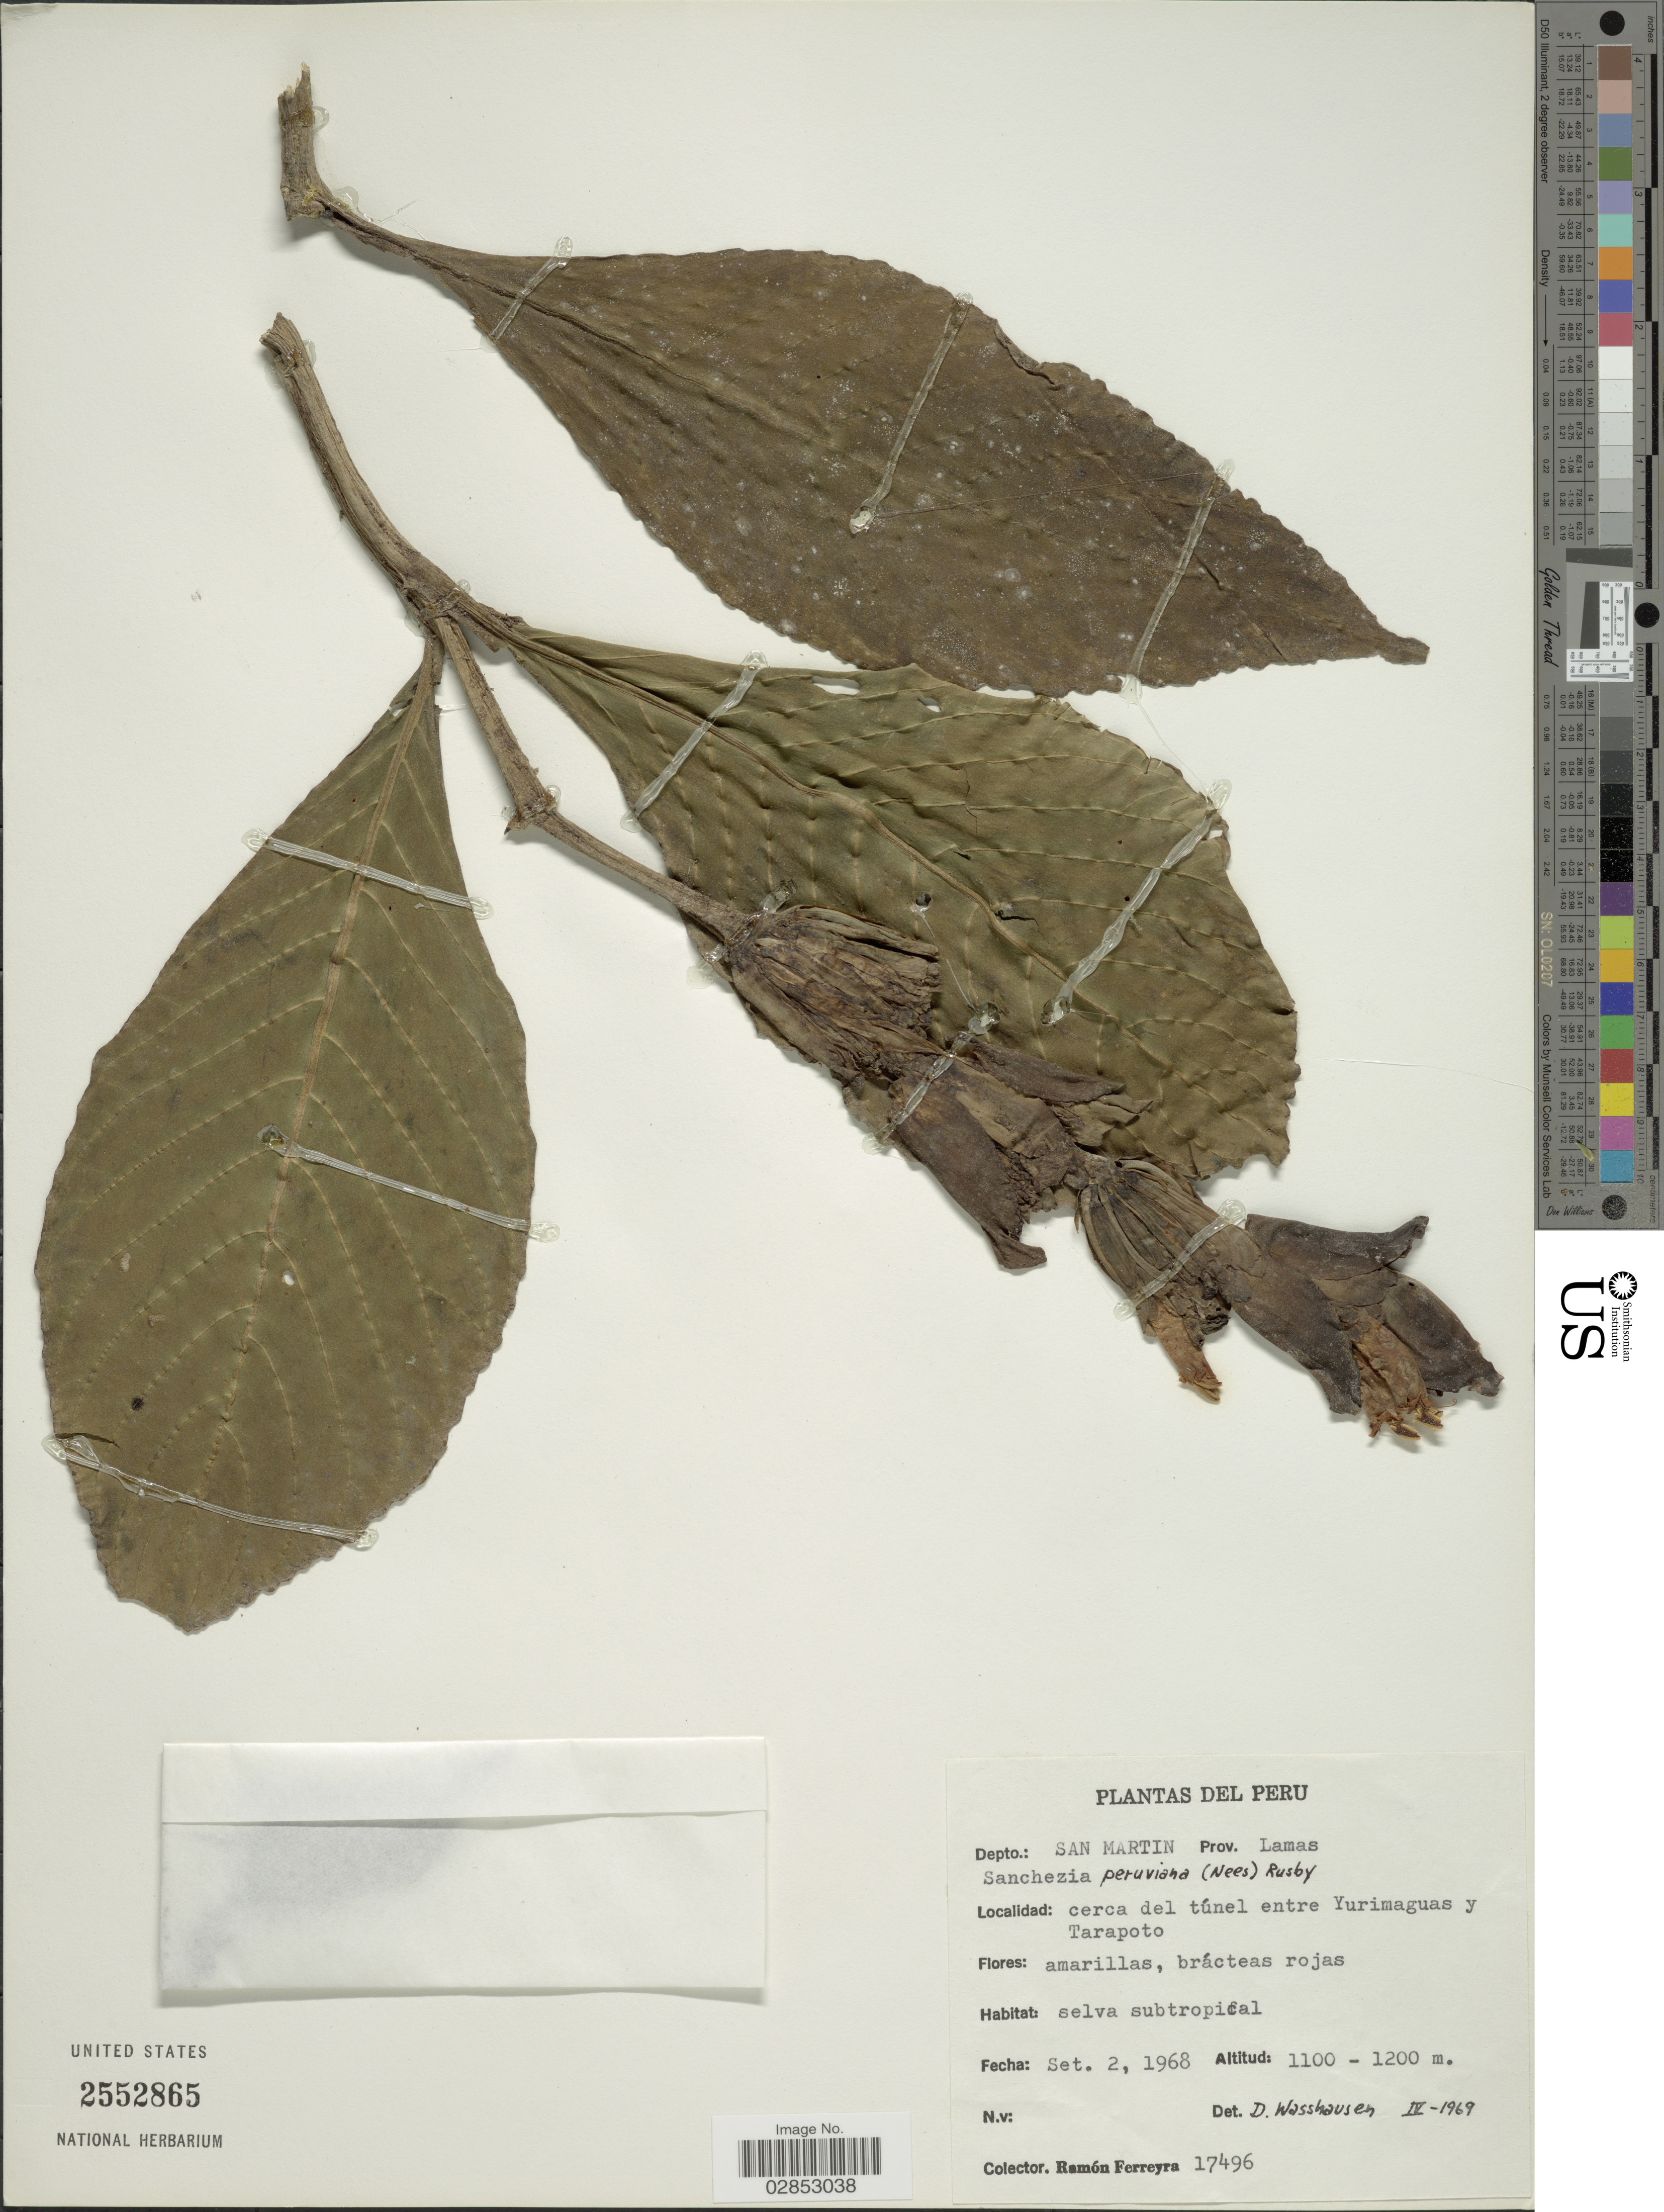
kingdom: Plantae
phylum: Tracheophyta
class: Magnoliopsida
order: Lamiales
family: Acanthaceae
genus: Sanchezia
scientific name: Sanchezia oblonga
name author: Ruiz & Pav.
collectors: R. A. Ferreyra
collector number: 17496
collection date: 1968-09-02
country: Peru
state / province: San Martín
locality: Depto. San Martin, Prov. Lamas, cerca del túnel entre Yurimaguas y Tarapoto.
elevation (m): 1100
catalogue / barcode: US 2552865